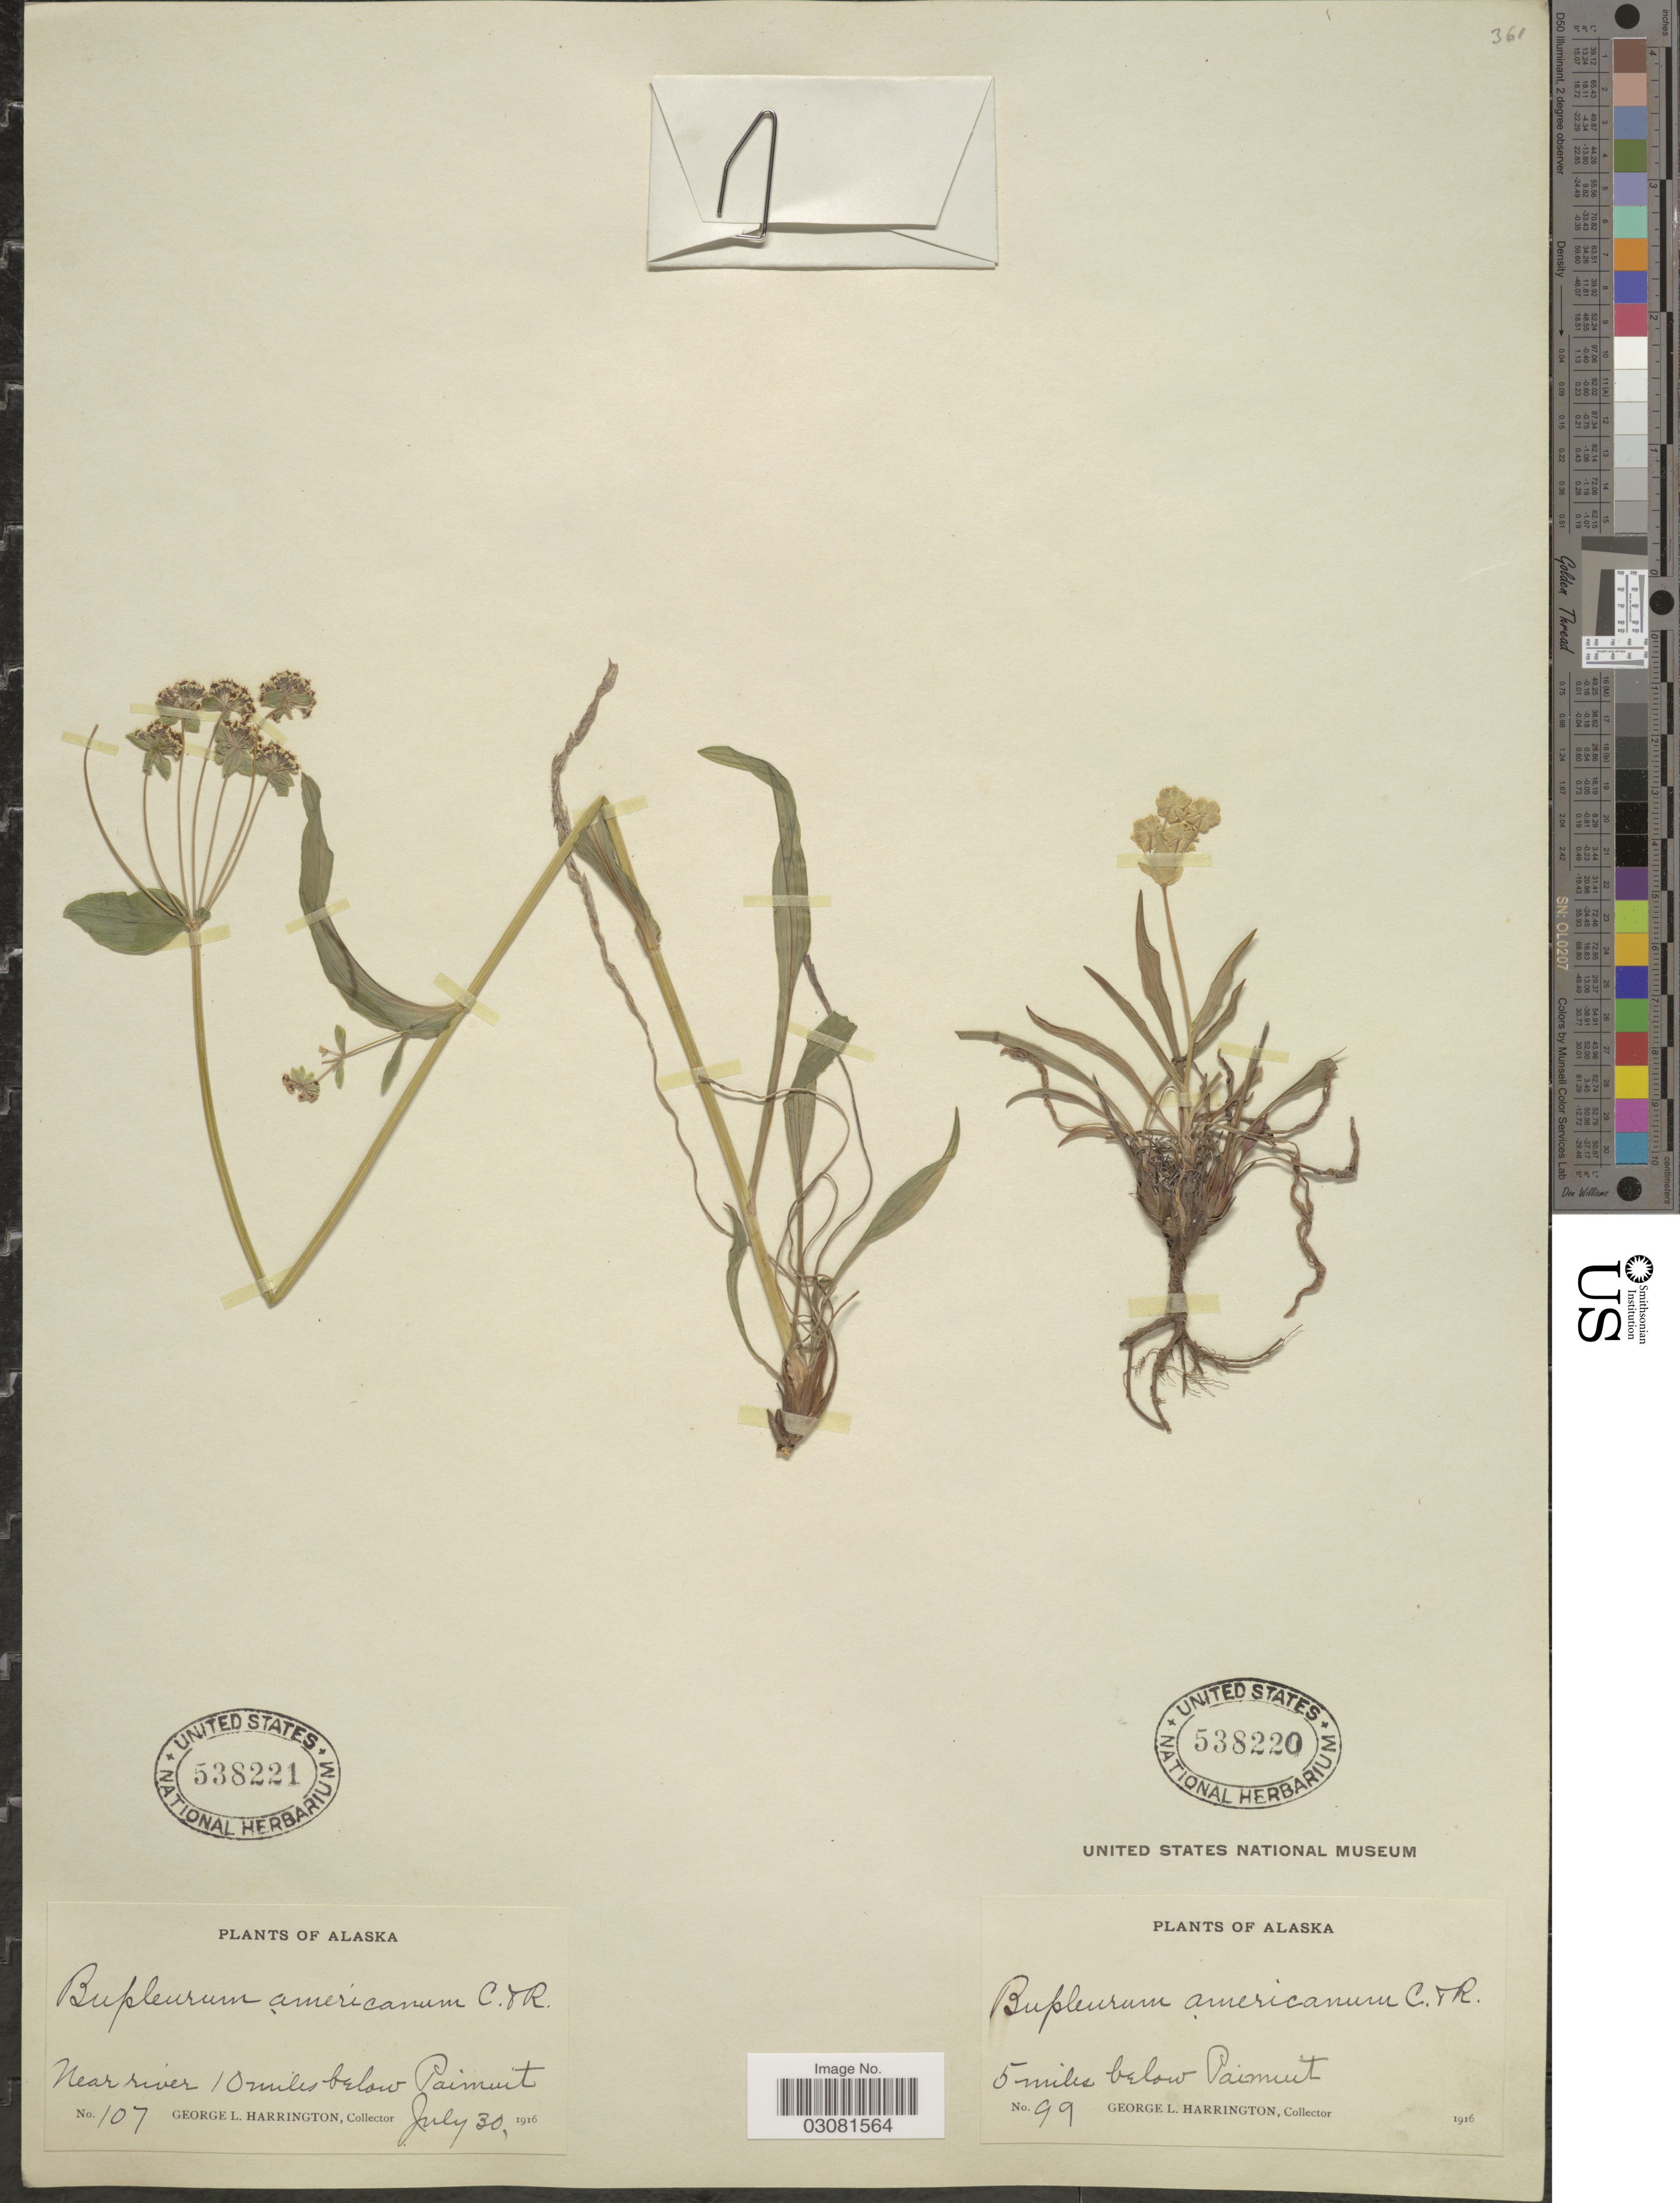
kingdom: Plantae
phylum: Tracheophyta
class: Magnoliopsida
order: Apiales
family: Apiaceae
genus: Bupleurum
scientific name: Bupleurum americanum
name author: J.M. Coult. & Rose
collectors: G. Harrington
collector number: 107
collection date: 1916-07-30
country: United States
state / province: Alaska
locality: Near river 10 miles below Paimiut.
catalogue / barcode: US 538221